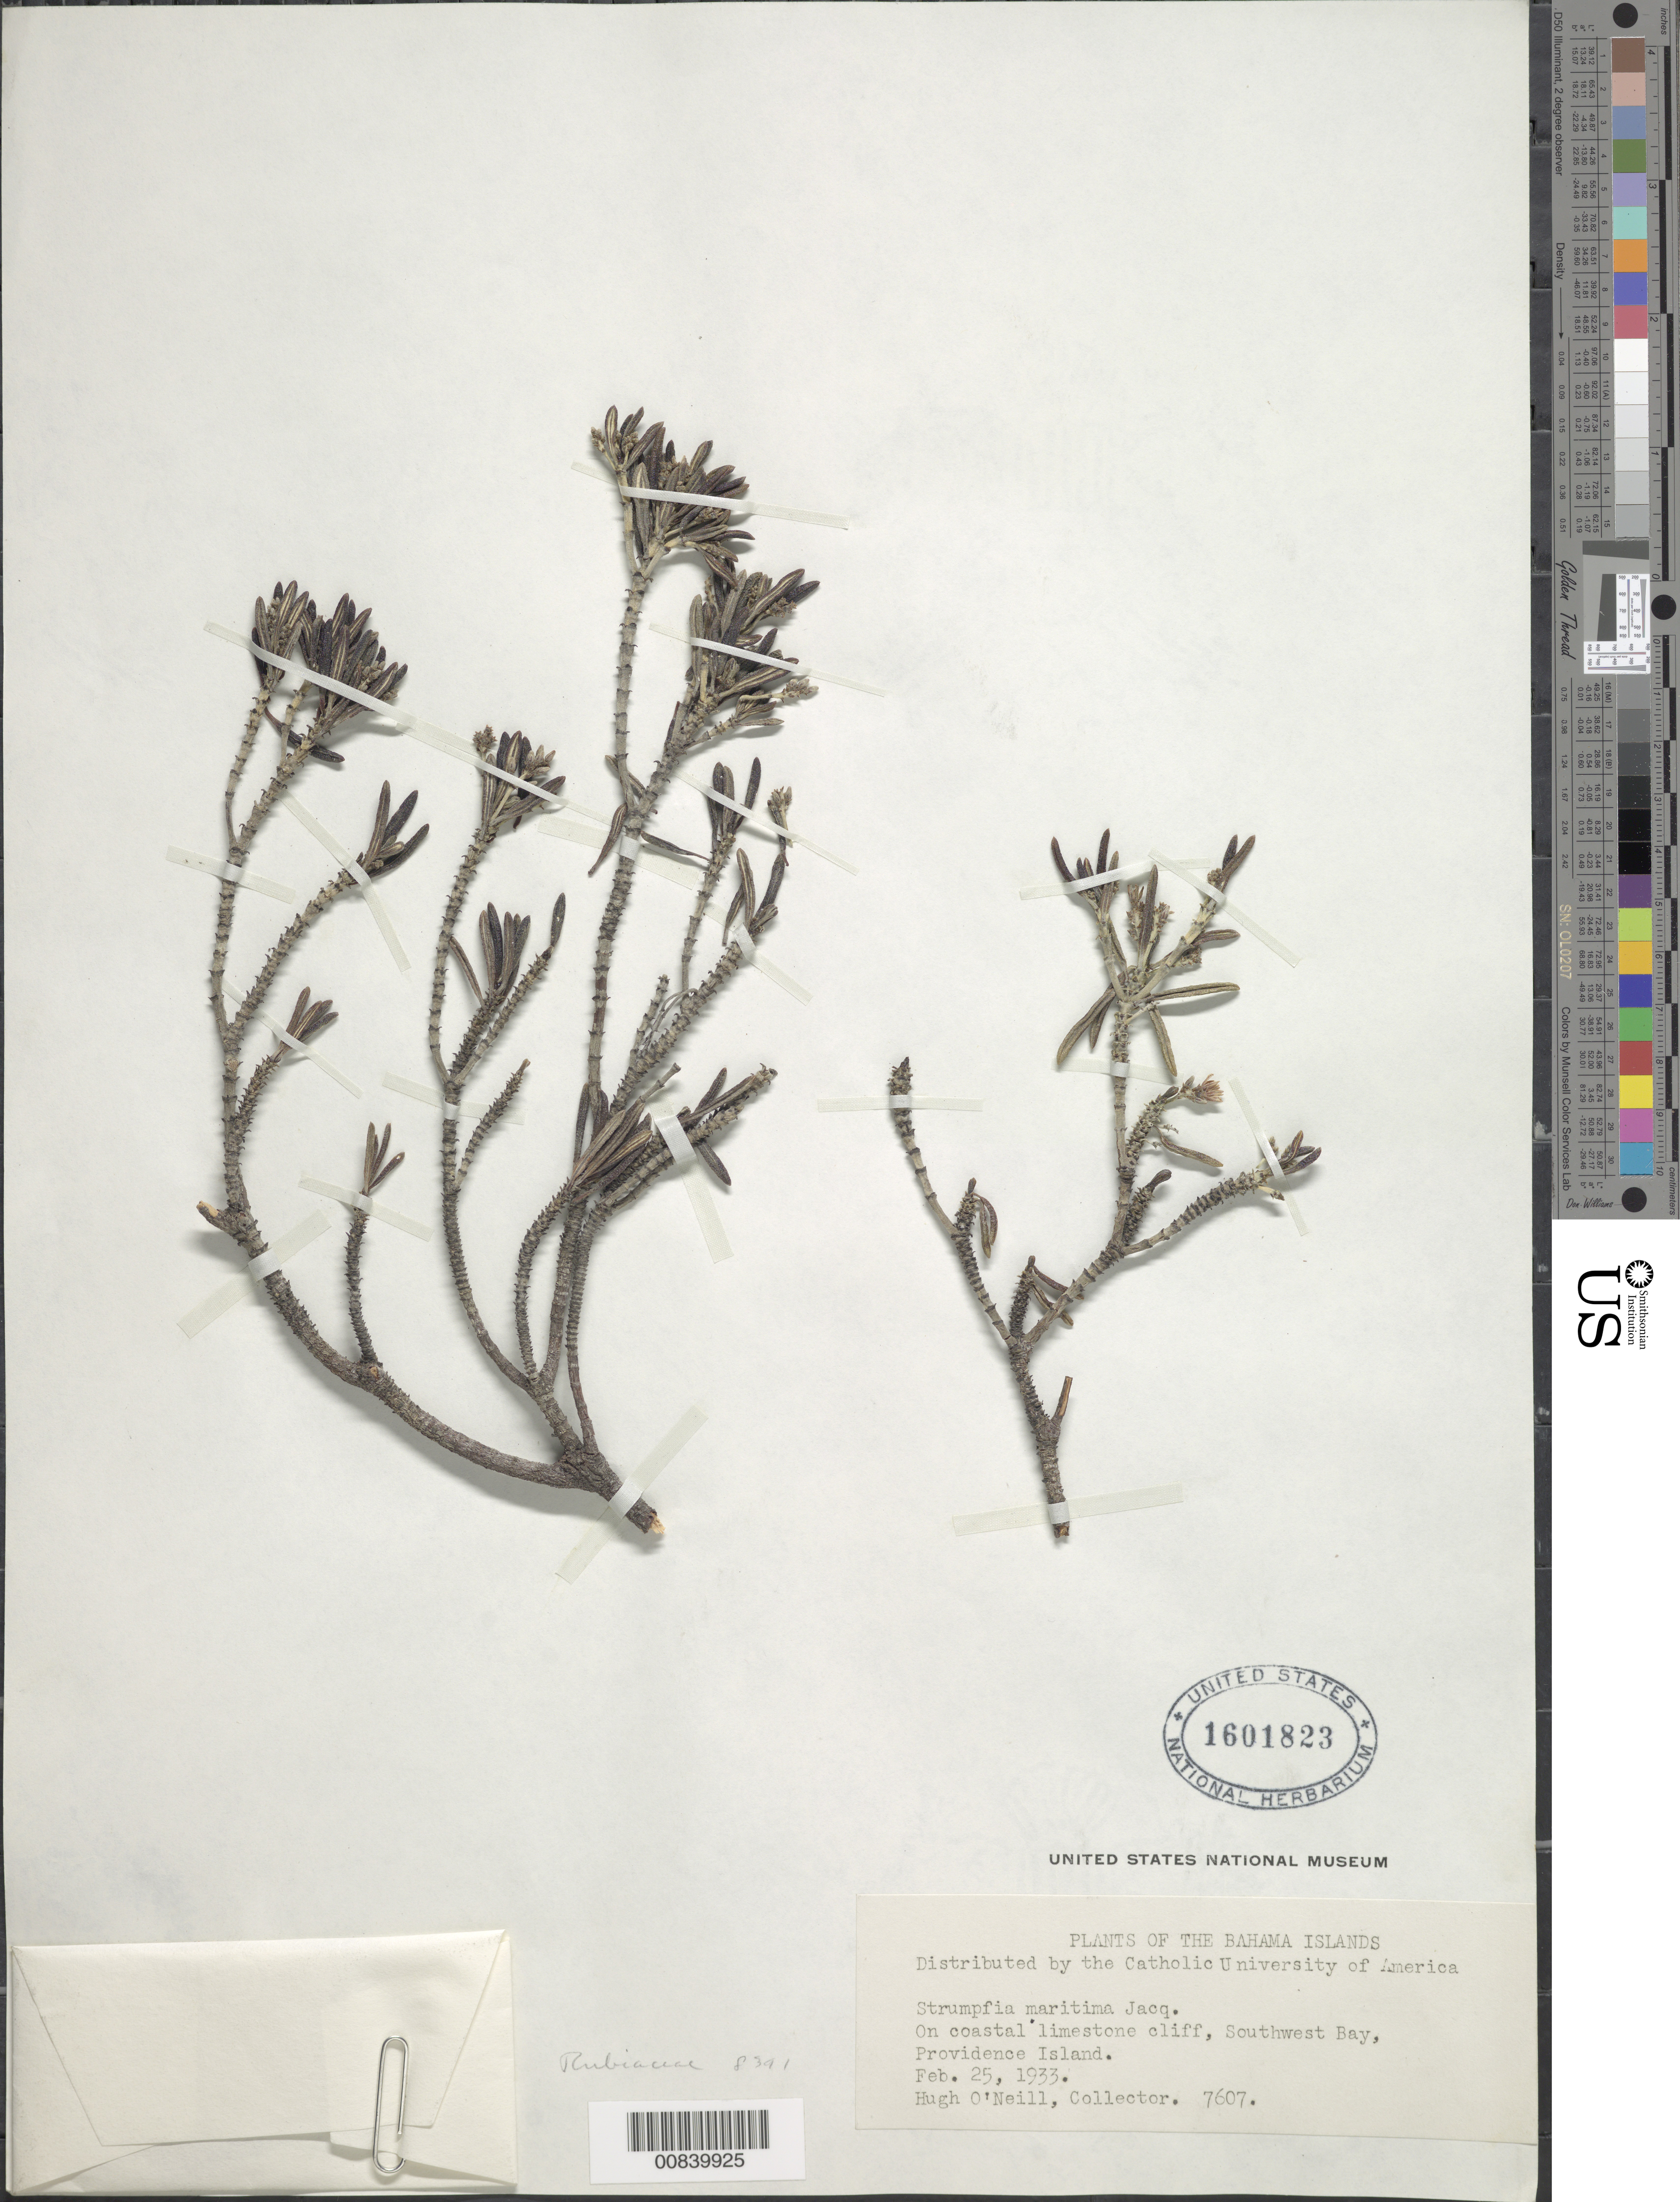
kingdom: Plantae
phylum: Tracheophyta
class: Magnoliopsida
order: Gentianales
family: Rubiaceae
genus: Strumpfia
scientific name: Strumpfia maritima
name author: Jacq.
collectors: H. O'Neill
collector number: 7607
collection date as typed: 25 Feb 1933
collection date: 1933-02-25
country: Bahamas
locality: Southwest Bay, Providence Island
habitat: On coastal limestone cliff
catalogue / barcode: US 1601823